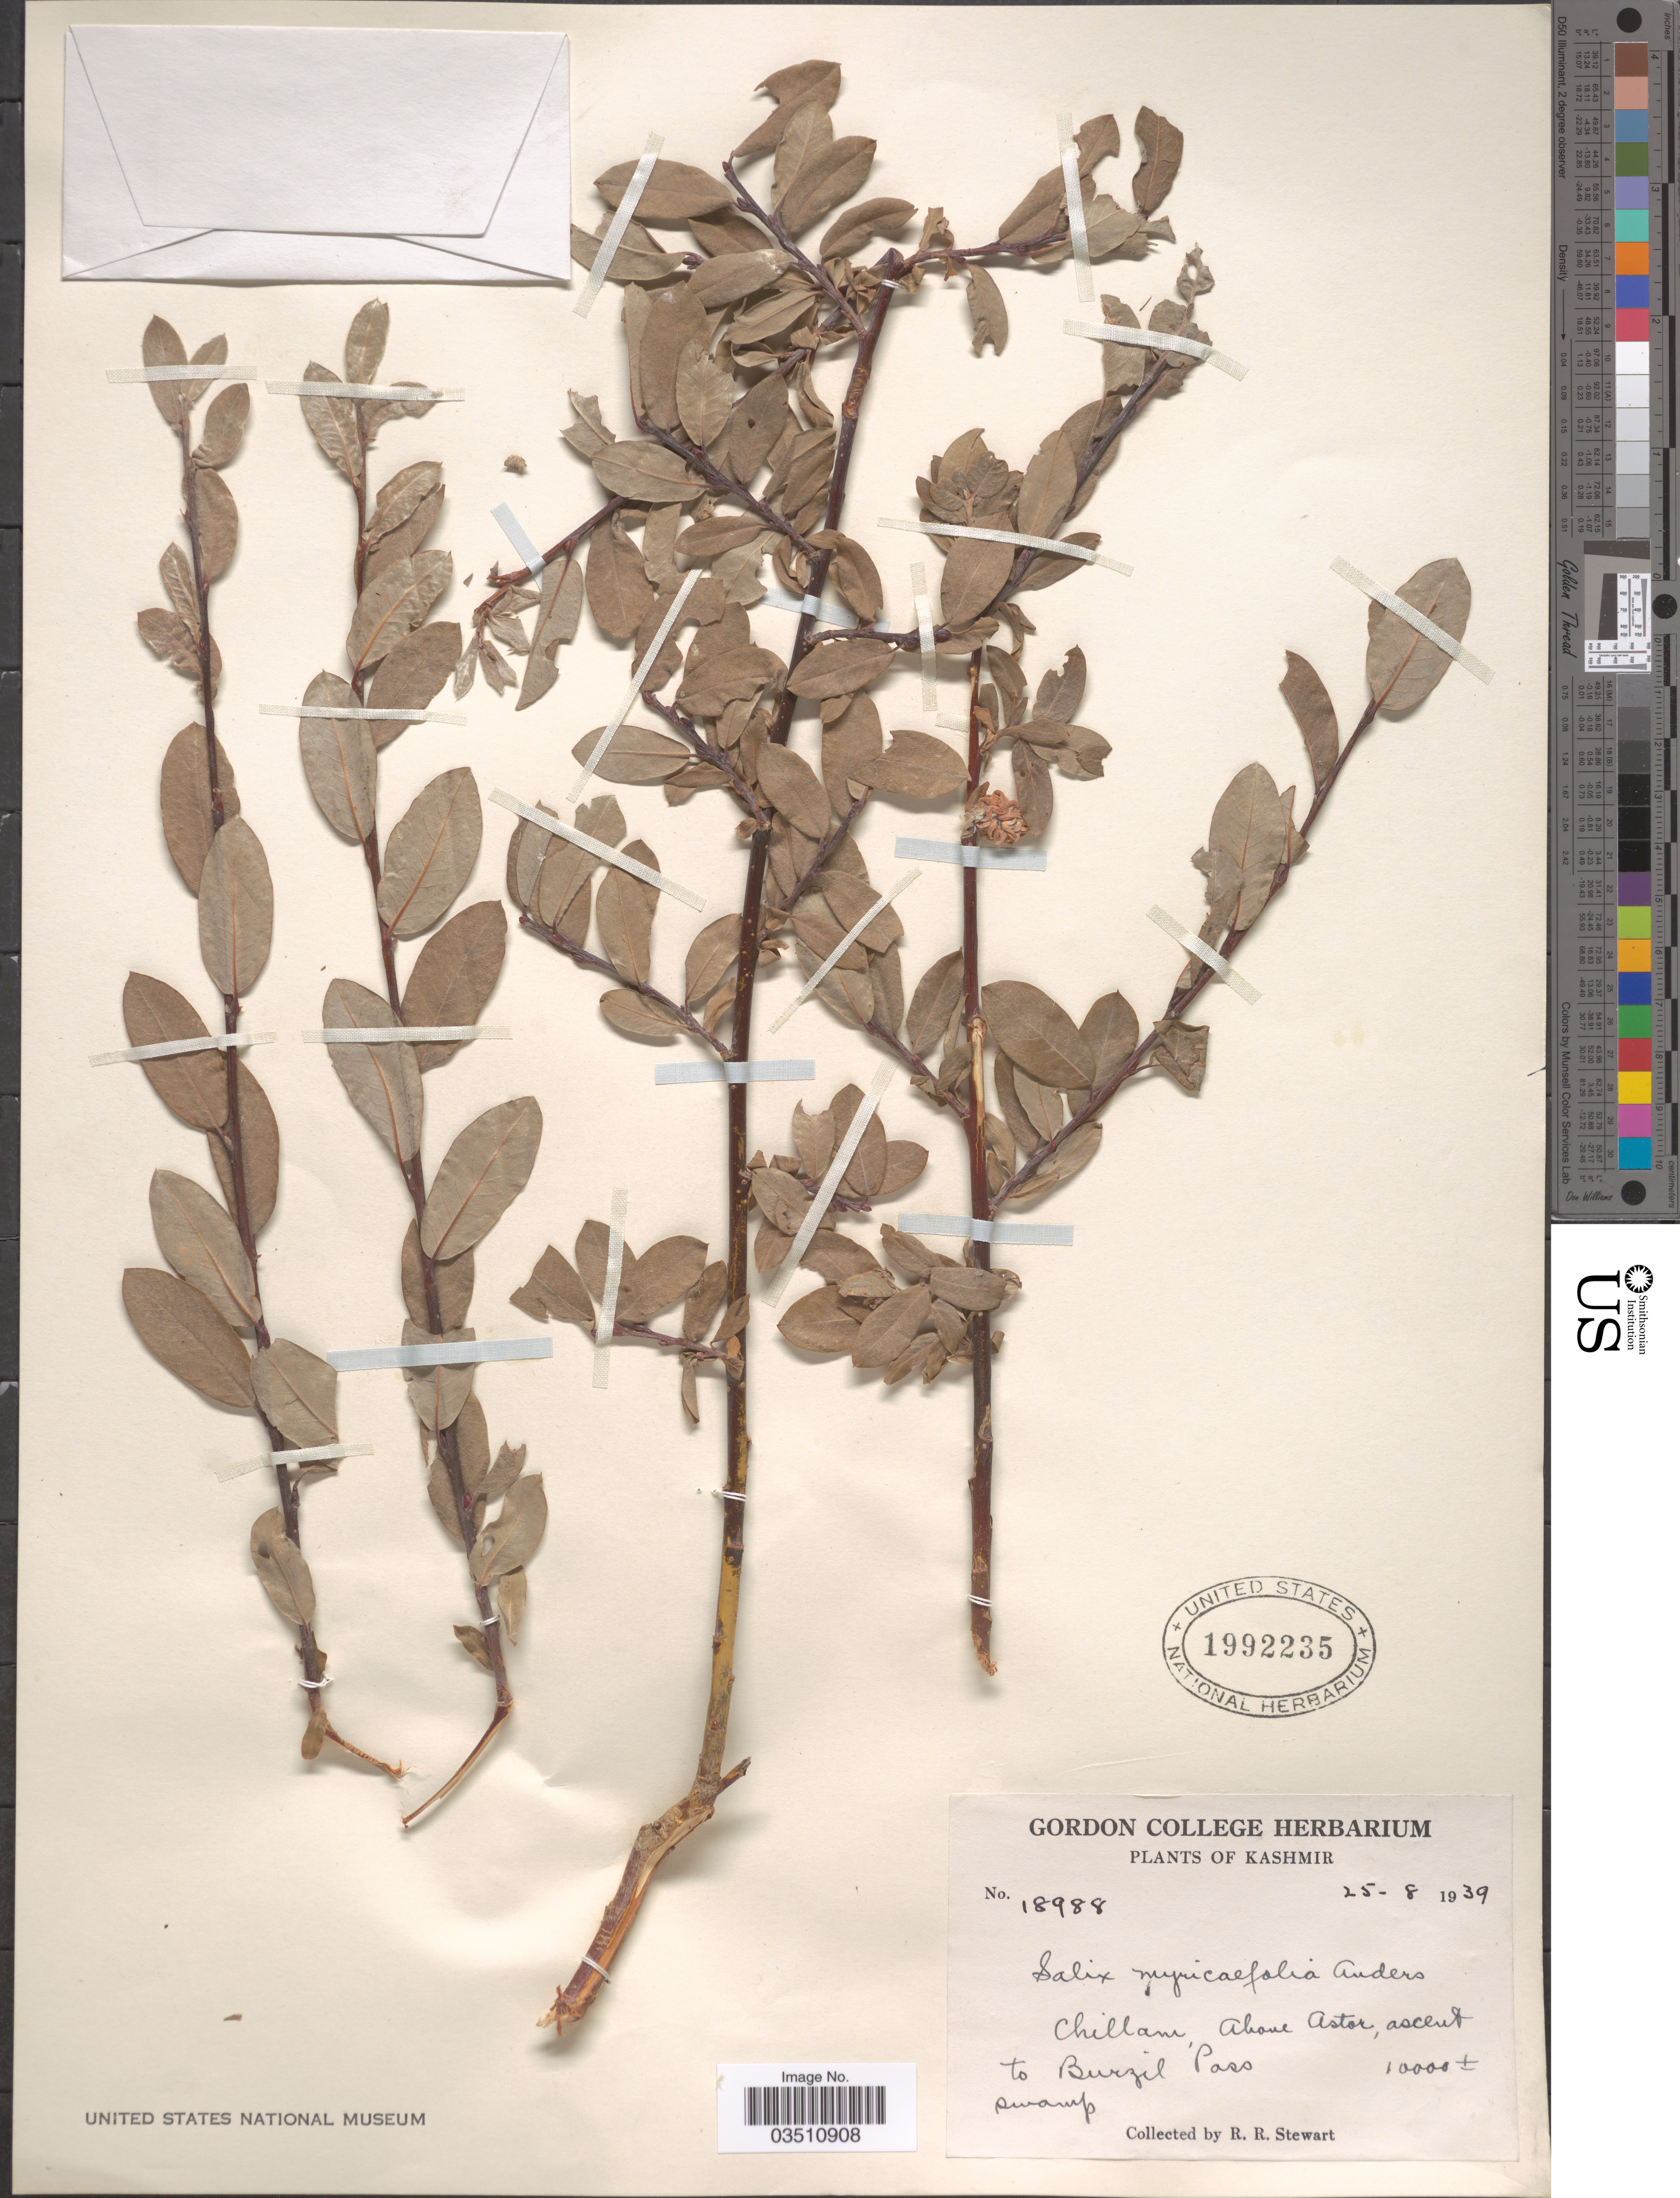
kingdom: Plantae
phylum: Tracheophyta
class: Magnoliopsida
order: Malpighiales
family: Salicaceae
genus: Salix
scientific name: Salix myricifolia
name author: Andersson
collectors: R. Stewart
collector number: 18988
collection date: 1939-08-25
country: India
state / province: Jammu and Kashmir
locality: Kashmir. Chillam, above Astor, ascent to Burzul Pass.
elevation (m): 3048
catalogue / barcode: US 1992235